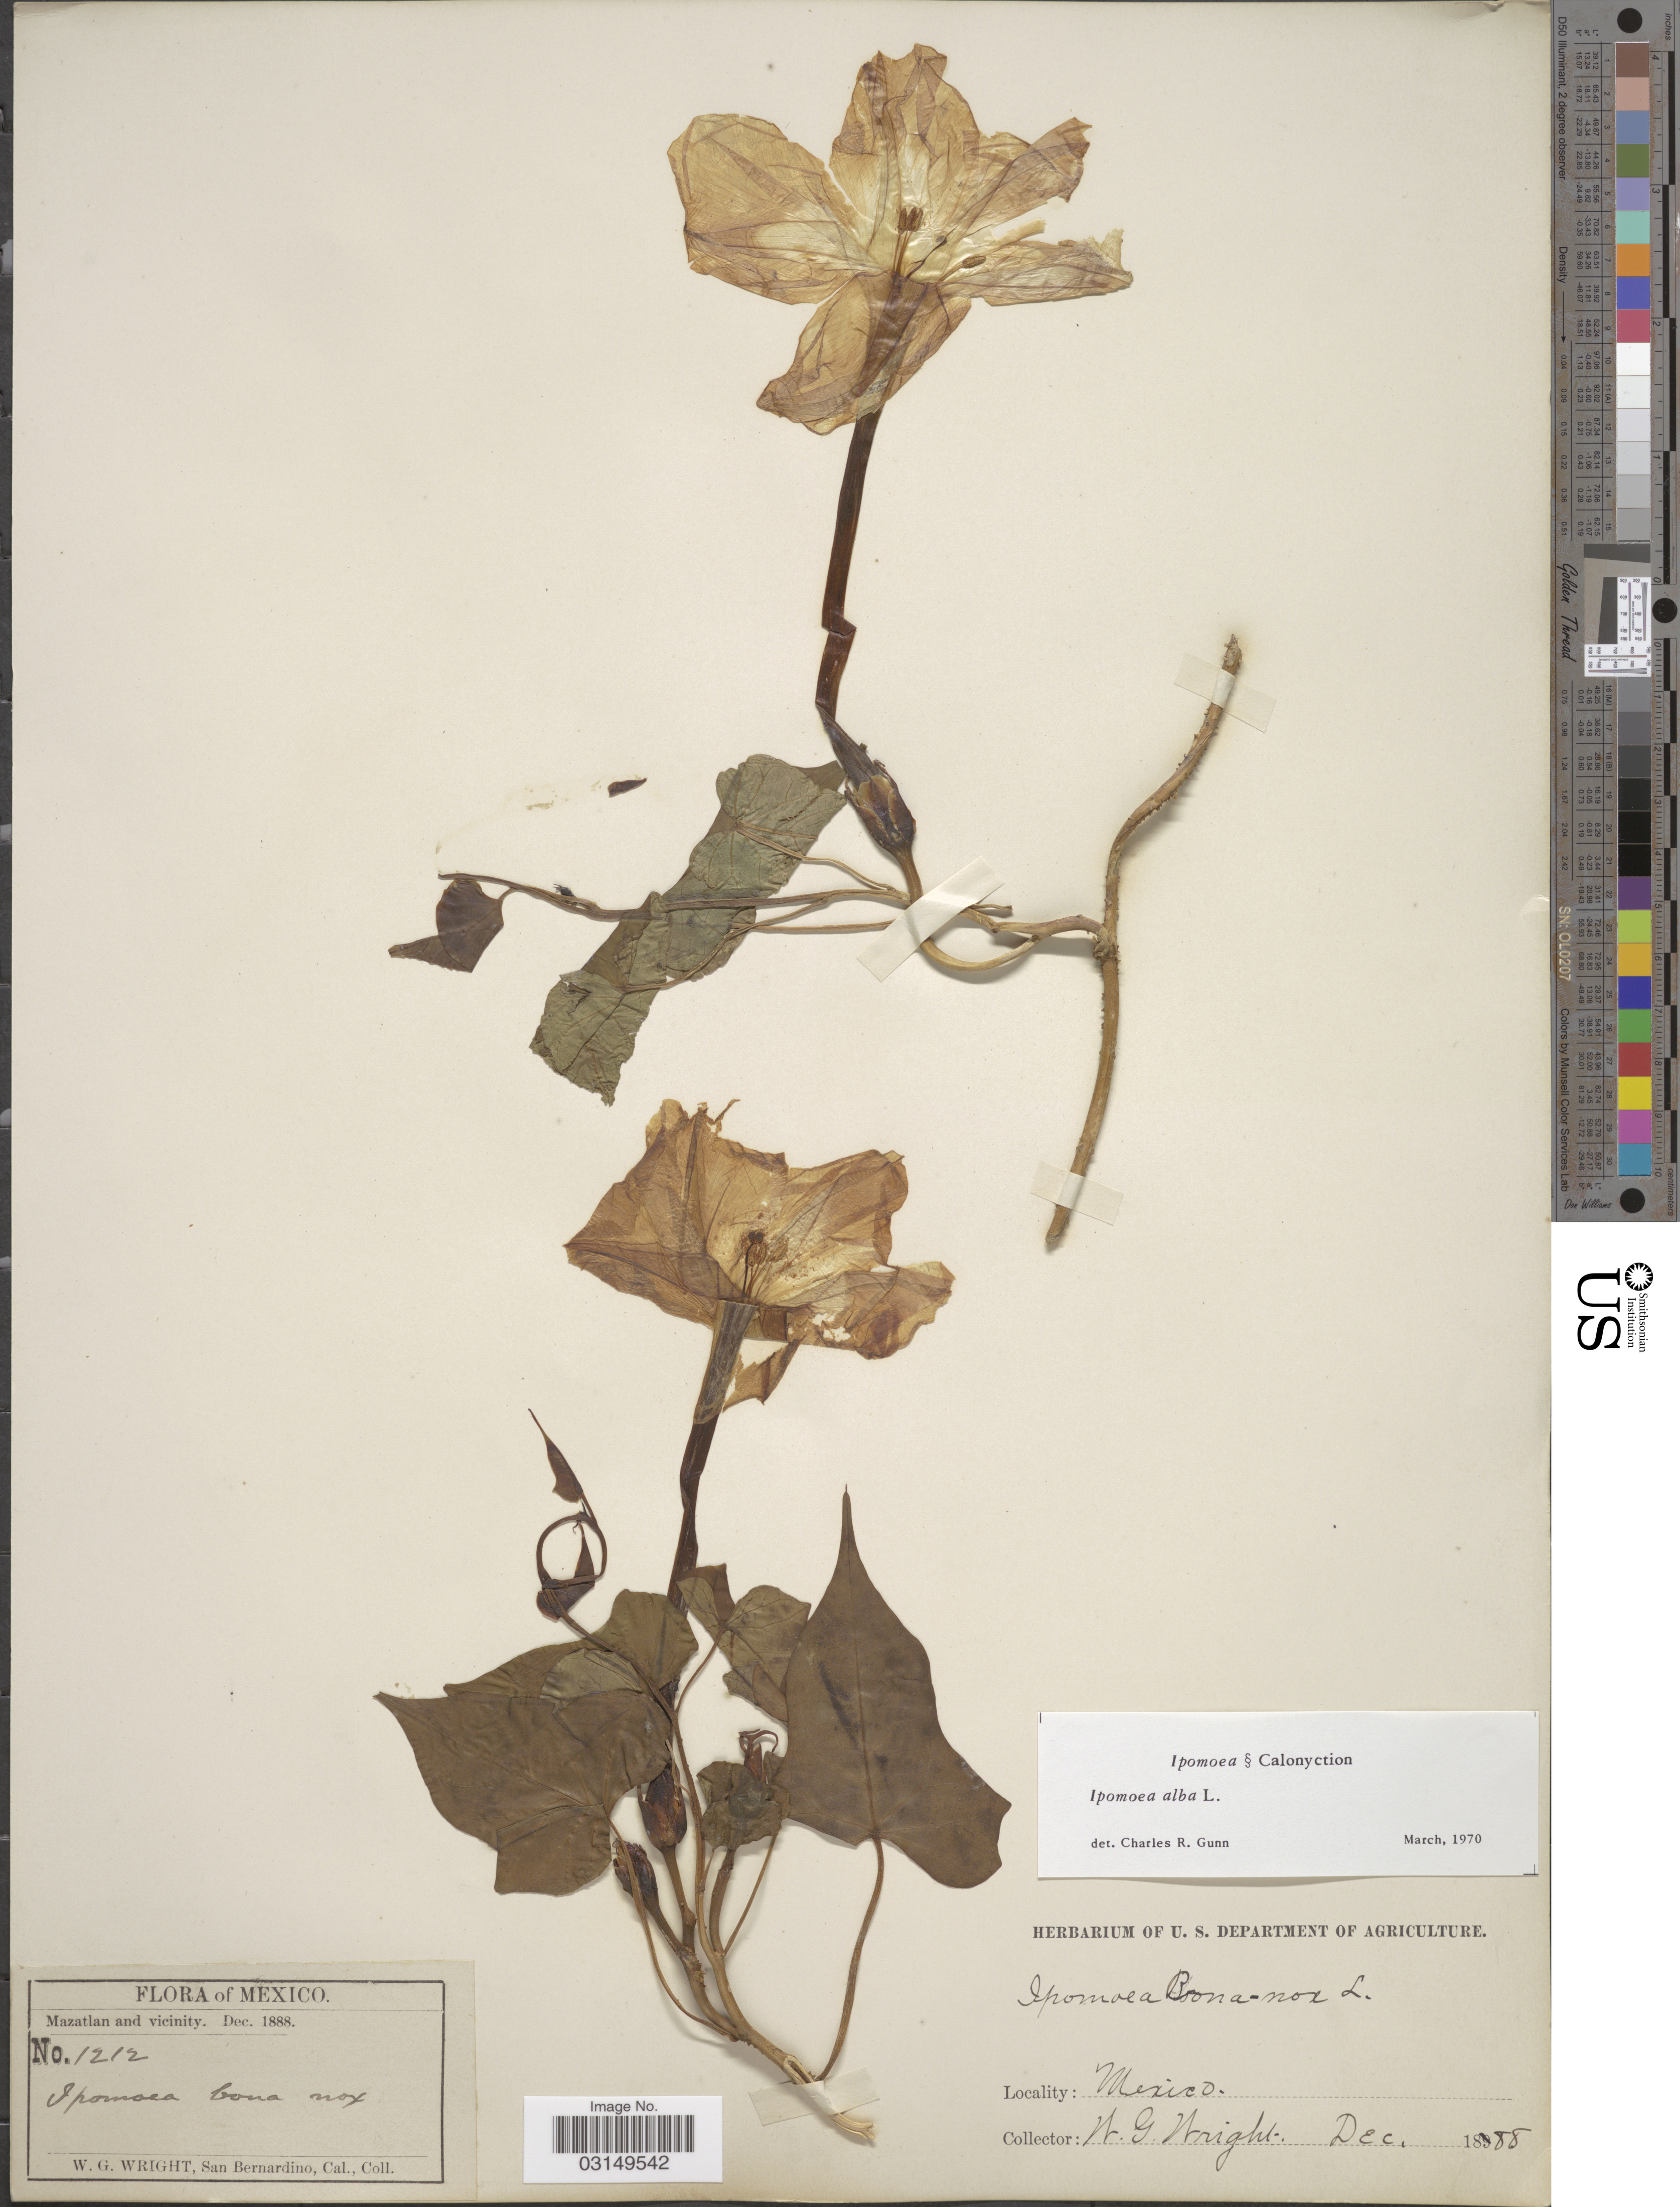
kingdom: Plantae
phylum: Tracheophyta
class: Magnoliopsida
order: Solanales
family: Convolvulaceae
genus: Ipomoea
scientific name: Ipomoea alba L.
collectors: W. G. Wright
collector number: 1212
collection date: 1888-12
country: Mexico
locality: Mazatlan and vicinity.